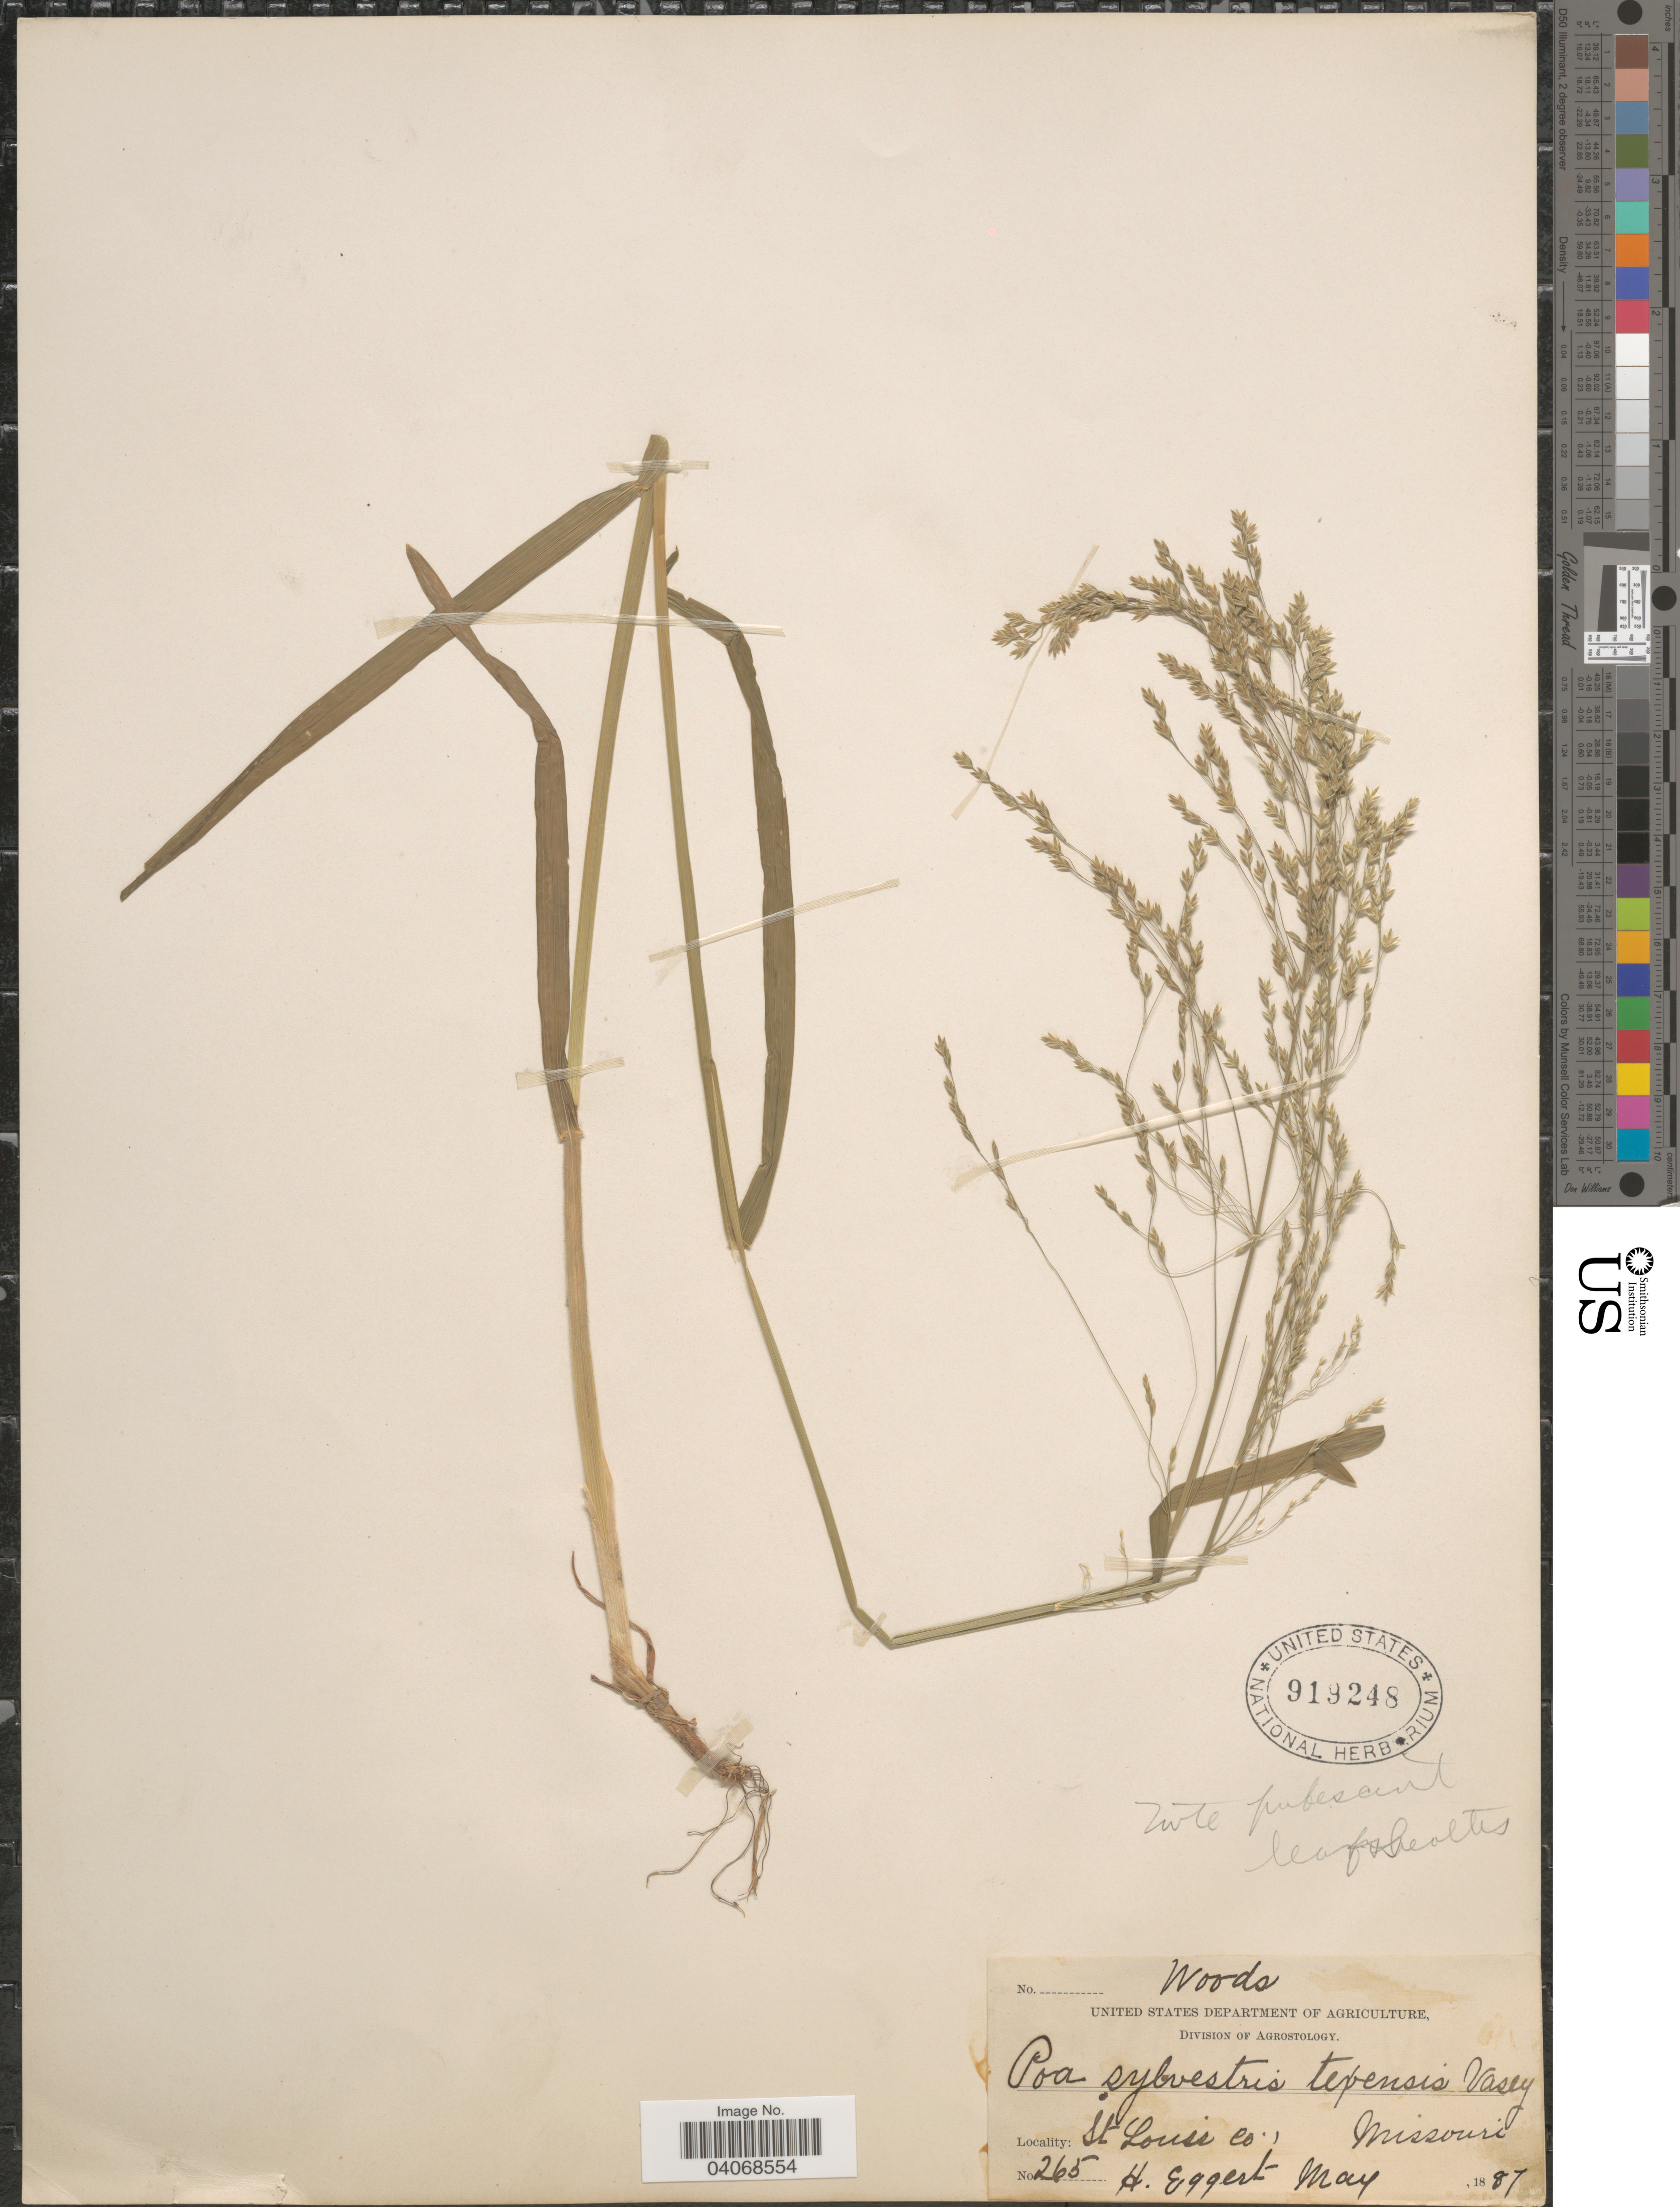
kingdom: Plantae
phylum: Tracheophyta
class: Liliopsida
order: Poales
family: Poaceae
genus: Poa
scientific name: Poa sylvestris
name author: A. Gray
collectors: H. Eggert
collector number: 265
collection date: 1887-05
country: United States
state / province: Missouri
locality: St Louis co.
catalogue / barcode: US 919248